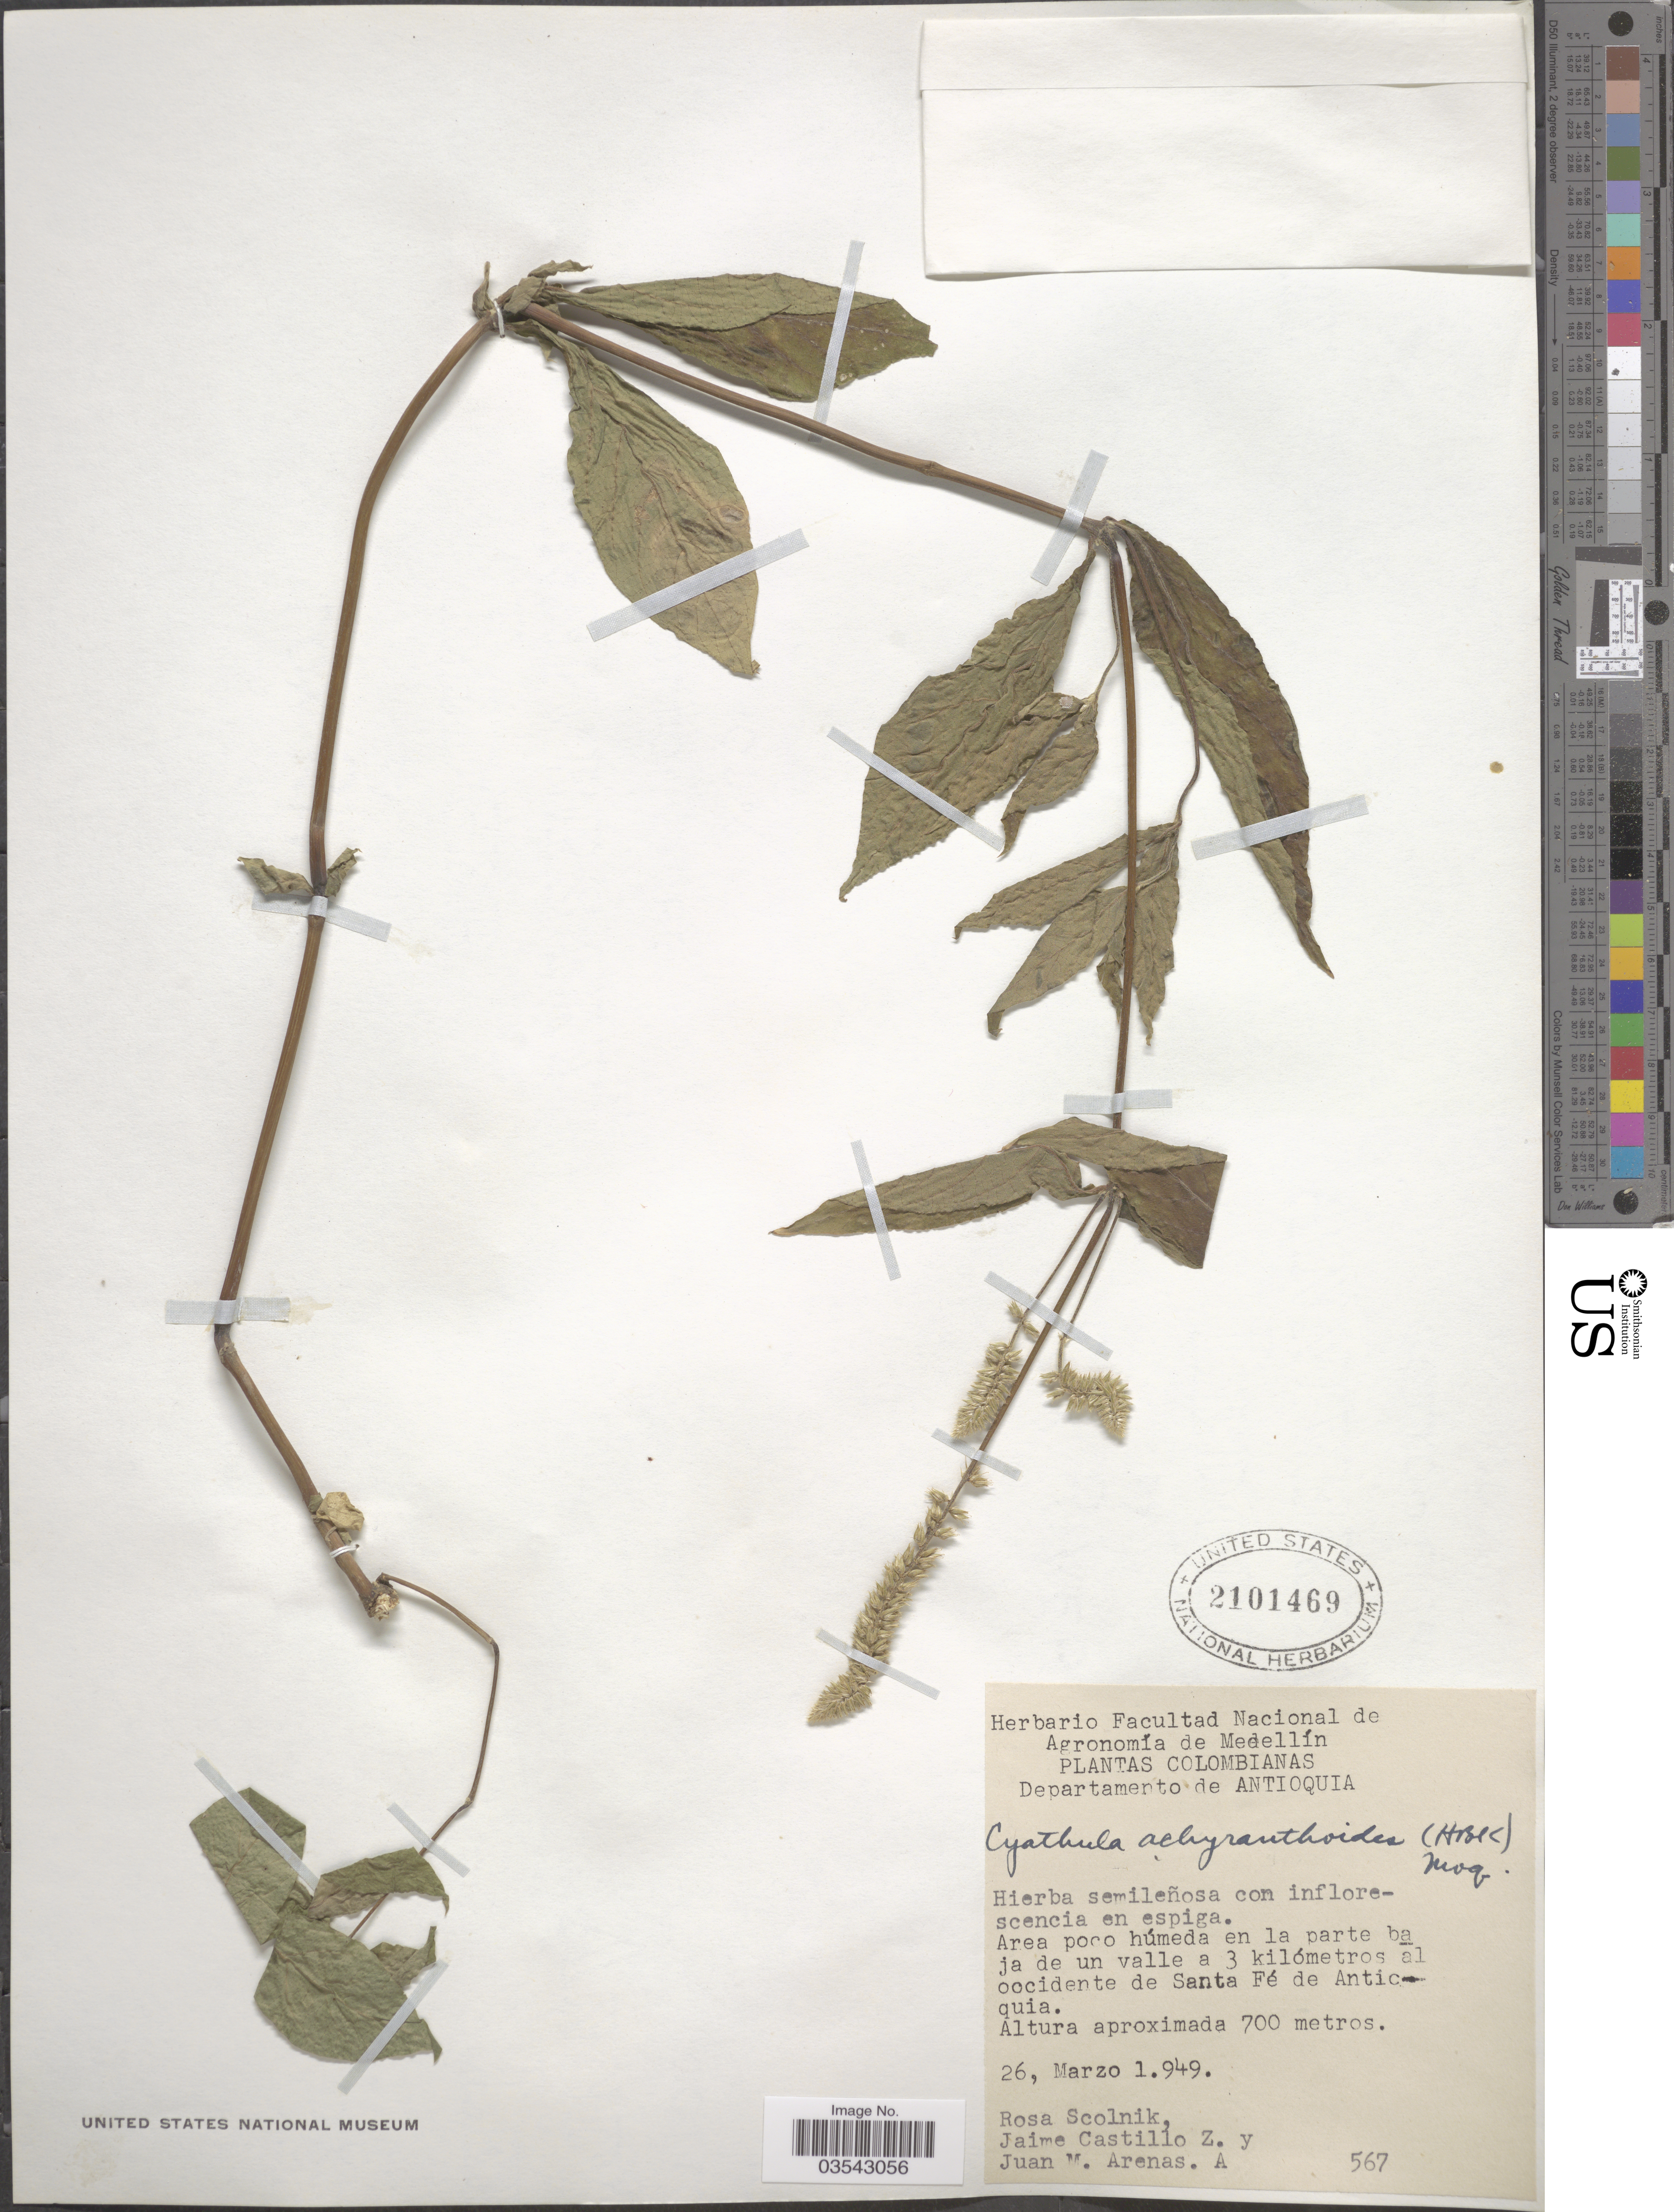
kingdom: Plantae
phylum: Tracheophyta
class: Magnoliopsida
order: Caryophyllales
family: Amaranthaceae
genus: Cyathula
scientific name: Cyathula achyranthoides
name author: (Kunth) Moq.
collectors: R. Scolnik, J. Castillo Z. & J. M. Arenas A.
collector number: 567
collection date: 1949-03-26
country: Colombia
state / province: Antioquia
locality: Departamento de Antioquia. Area poco húmeda en la parte baja de un valle a 3 kilómetros al occidente de Santa Fé de Anticquia.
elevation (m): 700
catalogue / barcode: US 2101469